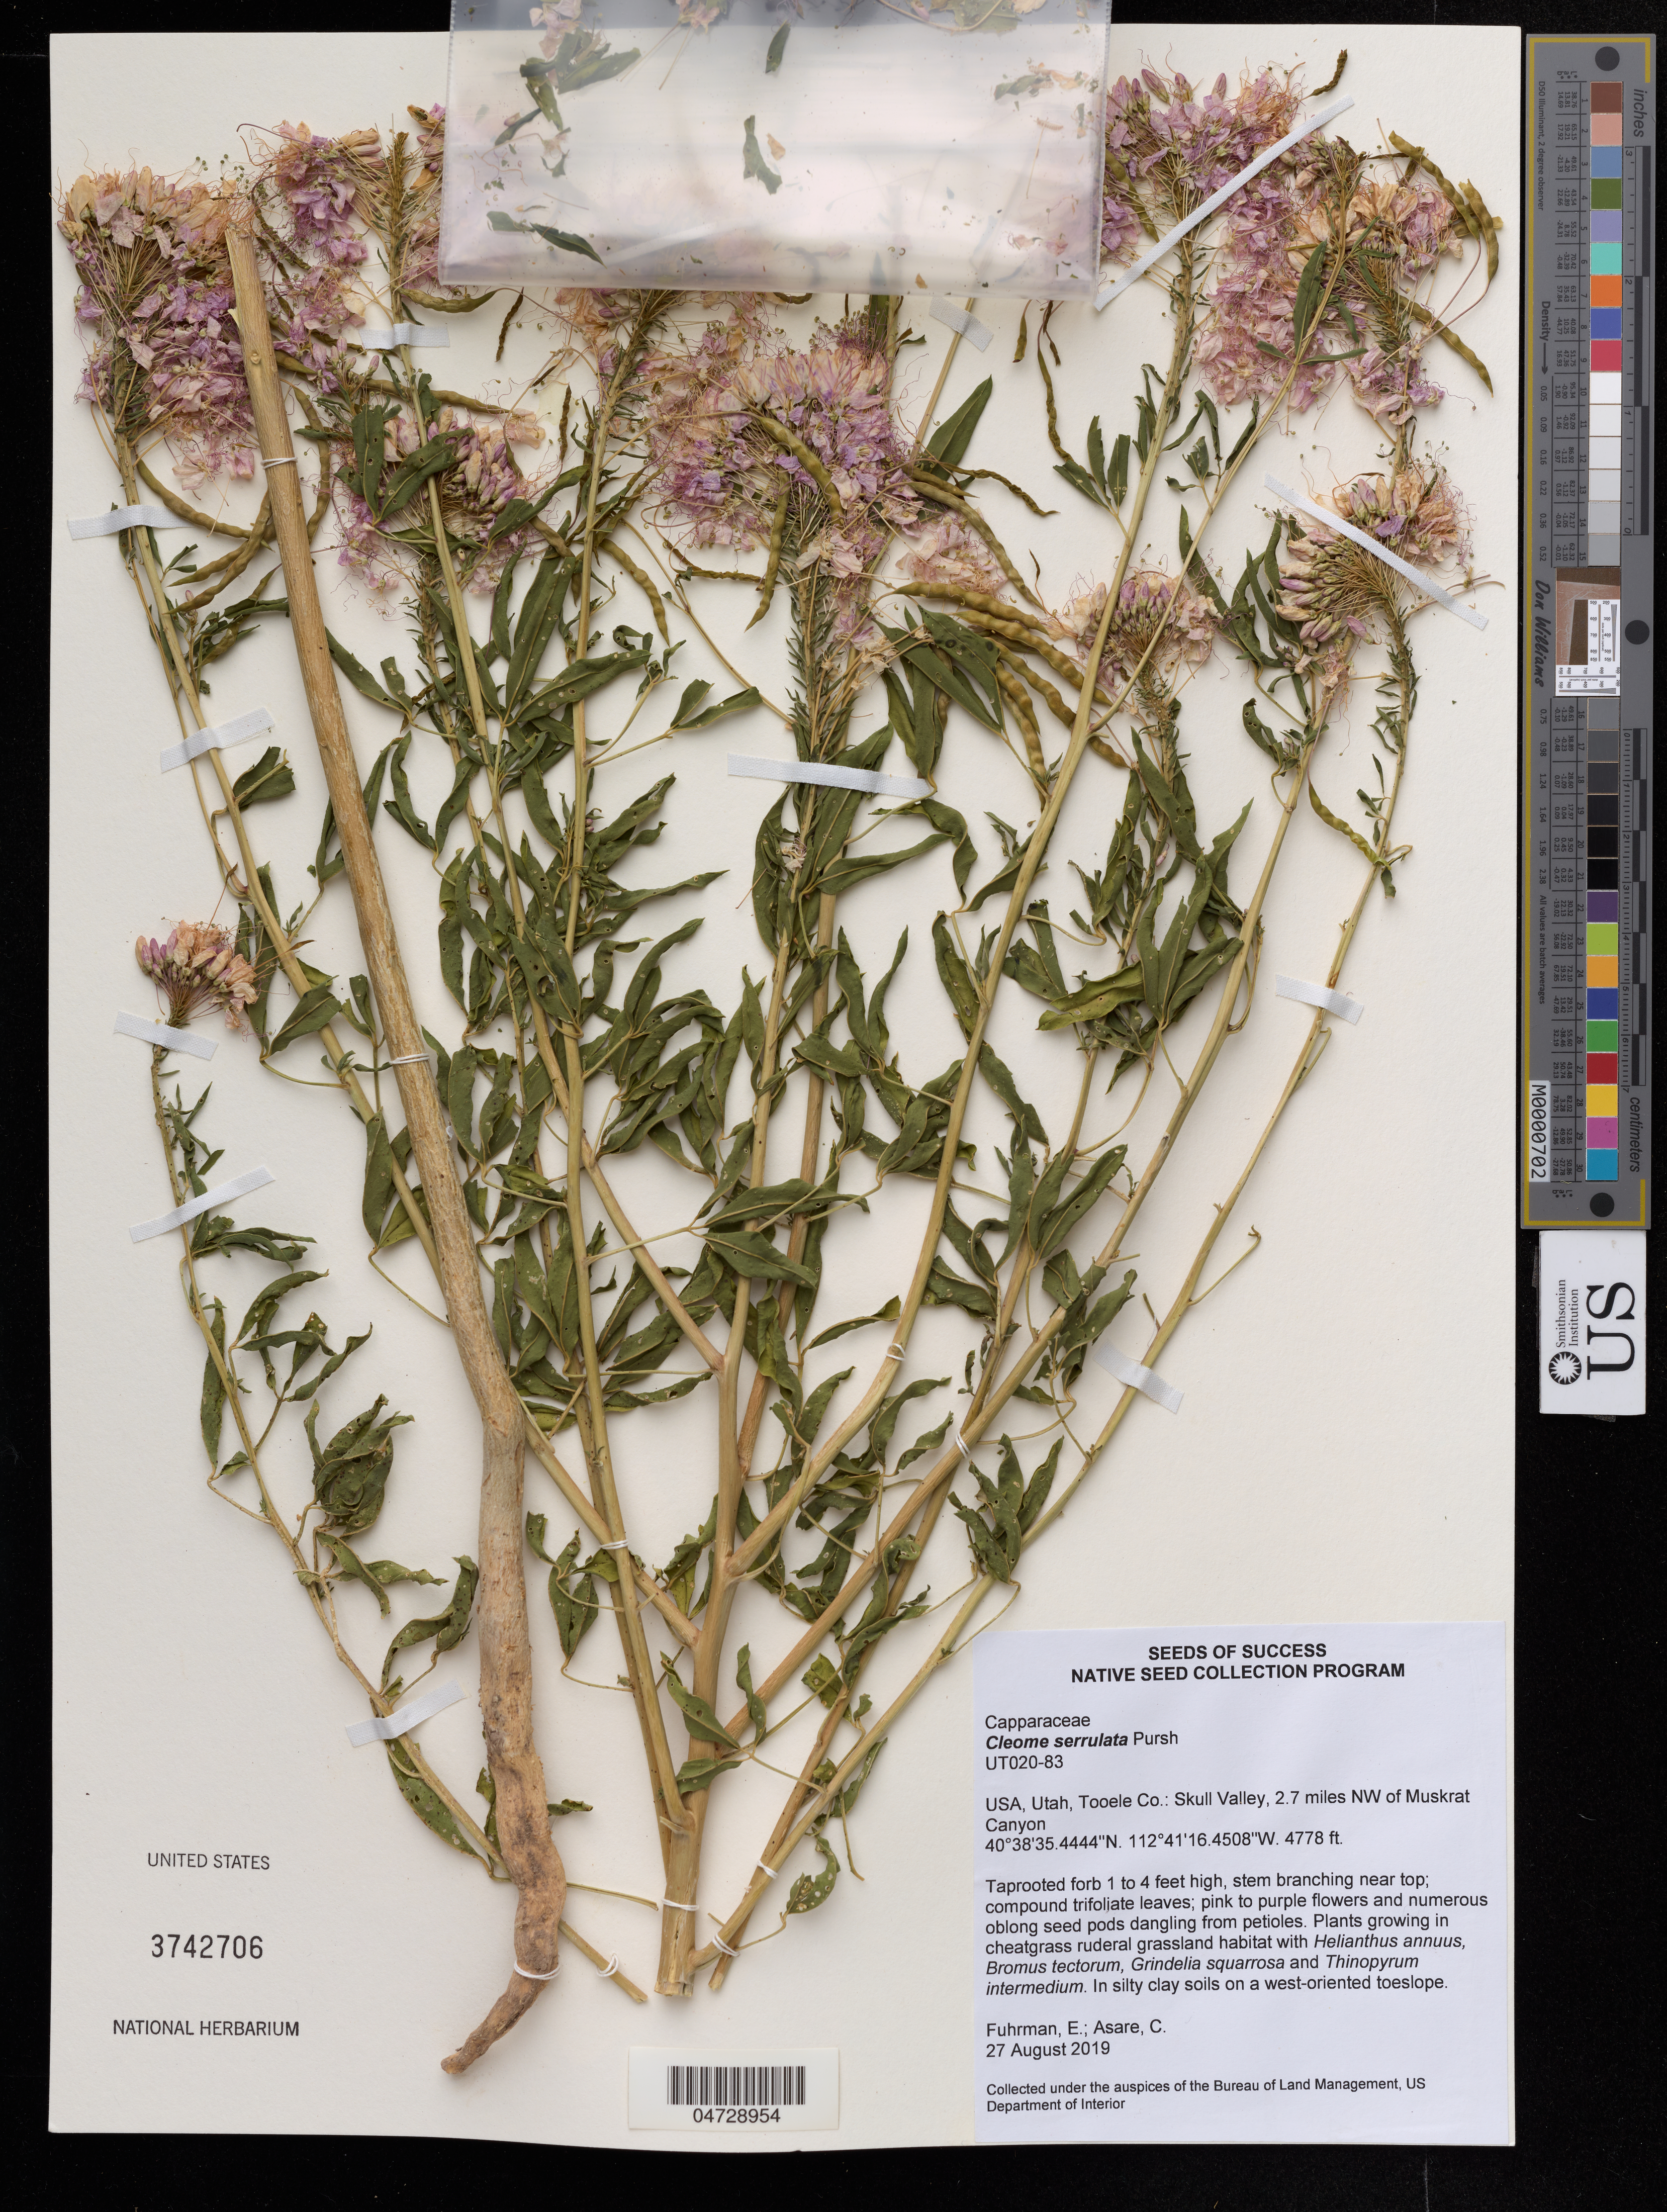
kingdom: Plantae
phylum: Tracheophyta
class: Magnoliopsida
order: Brassicales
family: Cleomaceae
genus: Cleome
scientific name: Cleome serrulata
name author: Pursh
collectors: E. Fuhrman & C. Asare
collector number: UT020-83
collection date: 2019-08-27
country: United States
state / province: Utah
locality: Tooele Co.: Skull Valley, 2.7 miles NW of Muskrat Canyon.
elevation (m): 1456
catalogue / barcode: US 3742706